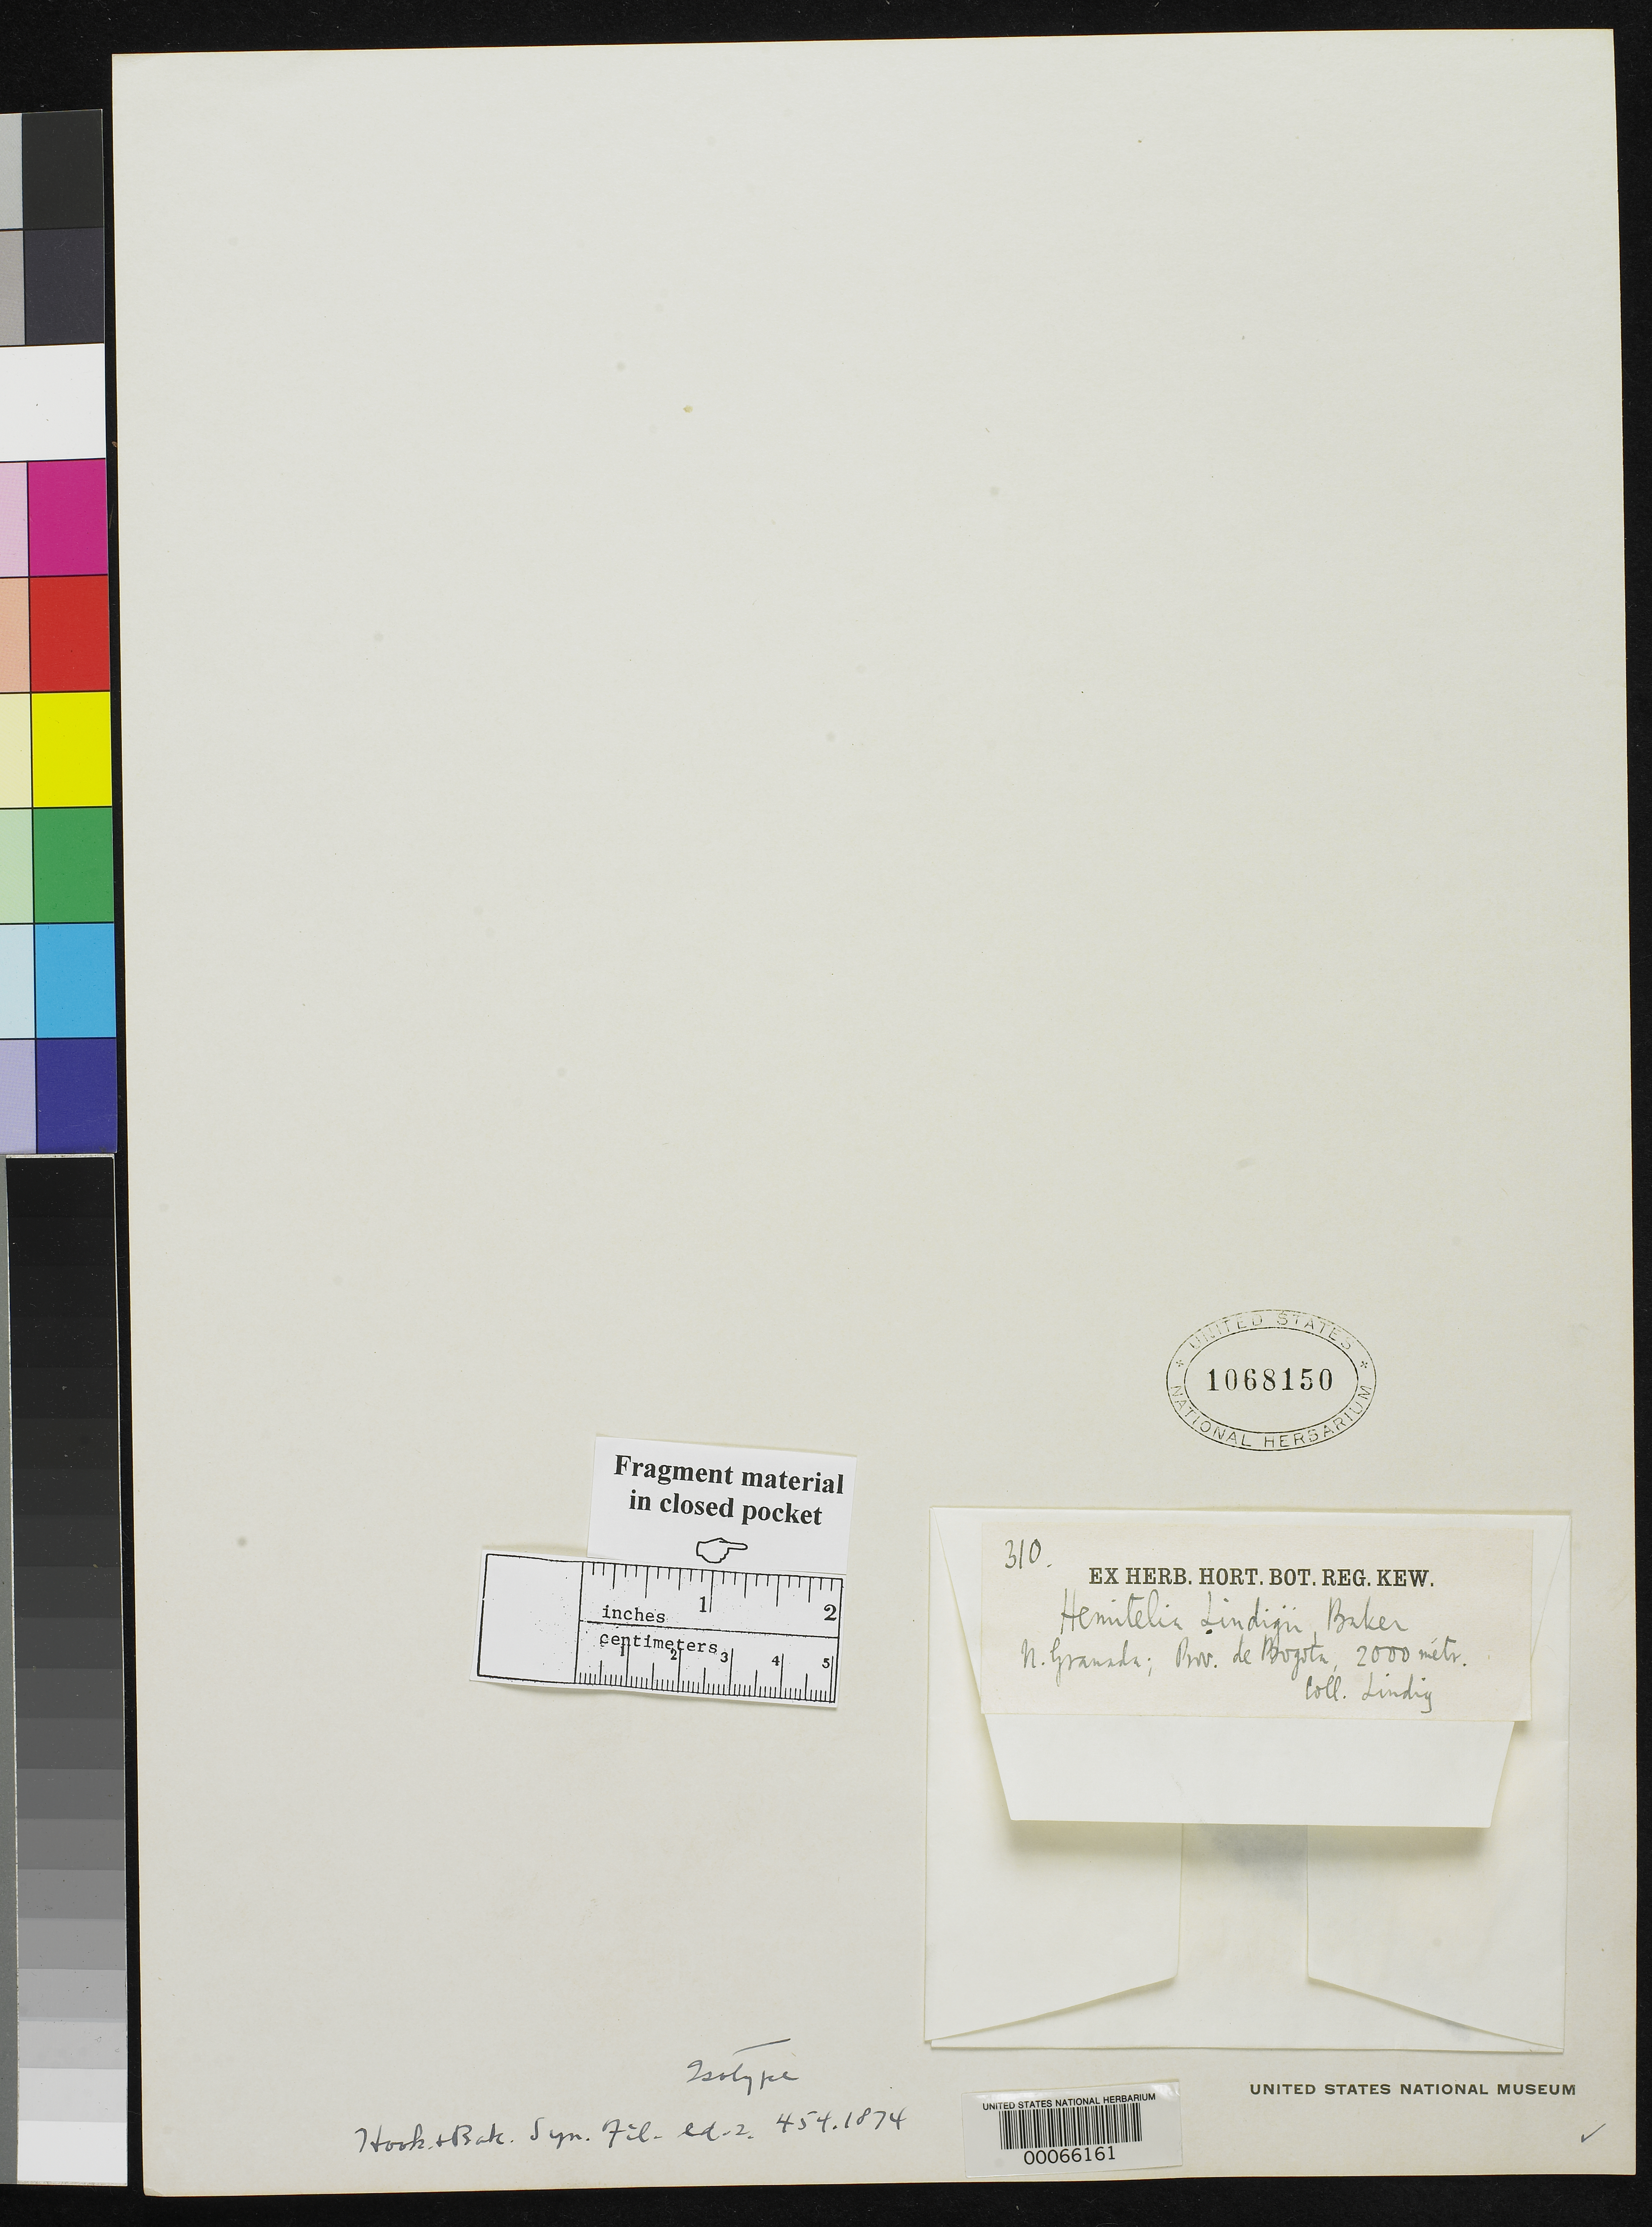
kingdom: Plantae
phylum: Tracheophyta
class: Polypodiopsida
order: Cyatheales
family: Cyatheaceae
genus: Hemitelia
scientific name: Hemitelia lindigii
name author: Baker ex Hook. & Baker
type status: Type Fragment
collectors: A. Lindig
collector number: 310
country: Colombia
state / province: Bogota D.C.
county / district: Bogotá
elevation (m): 2000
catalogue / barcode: US 1068150